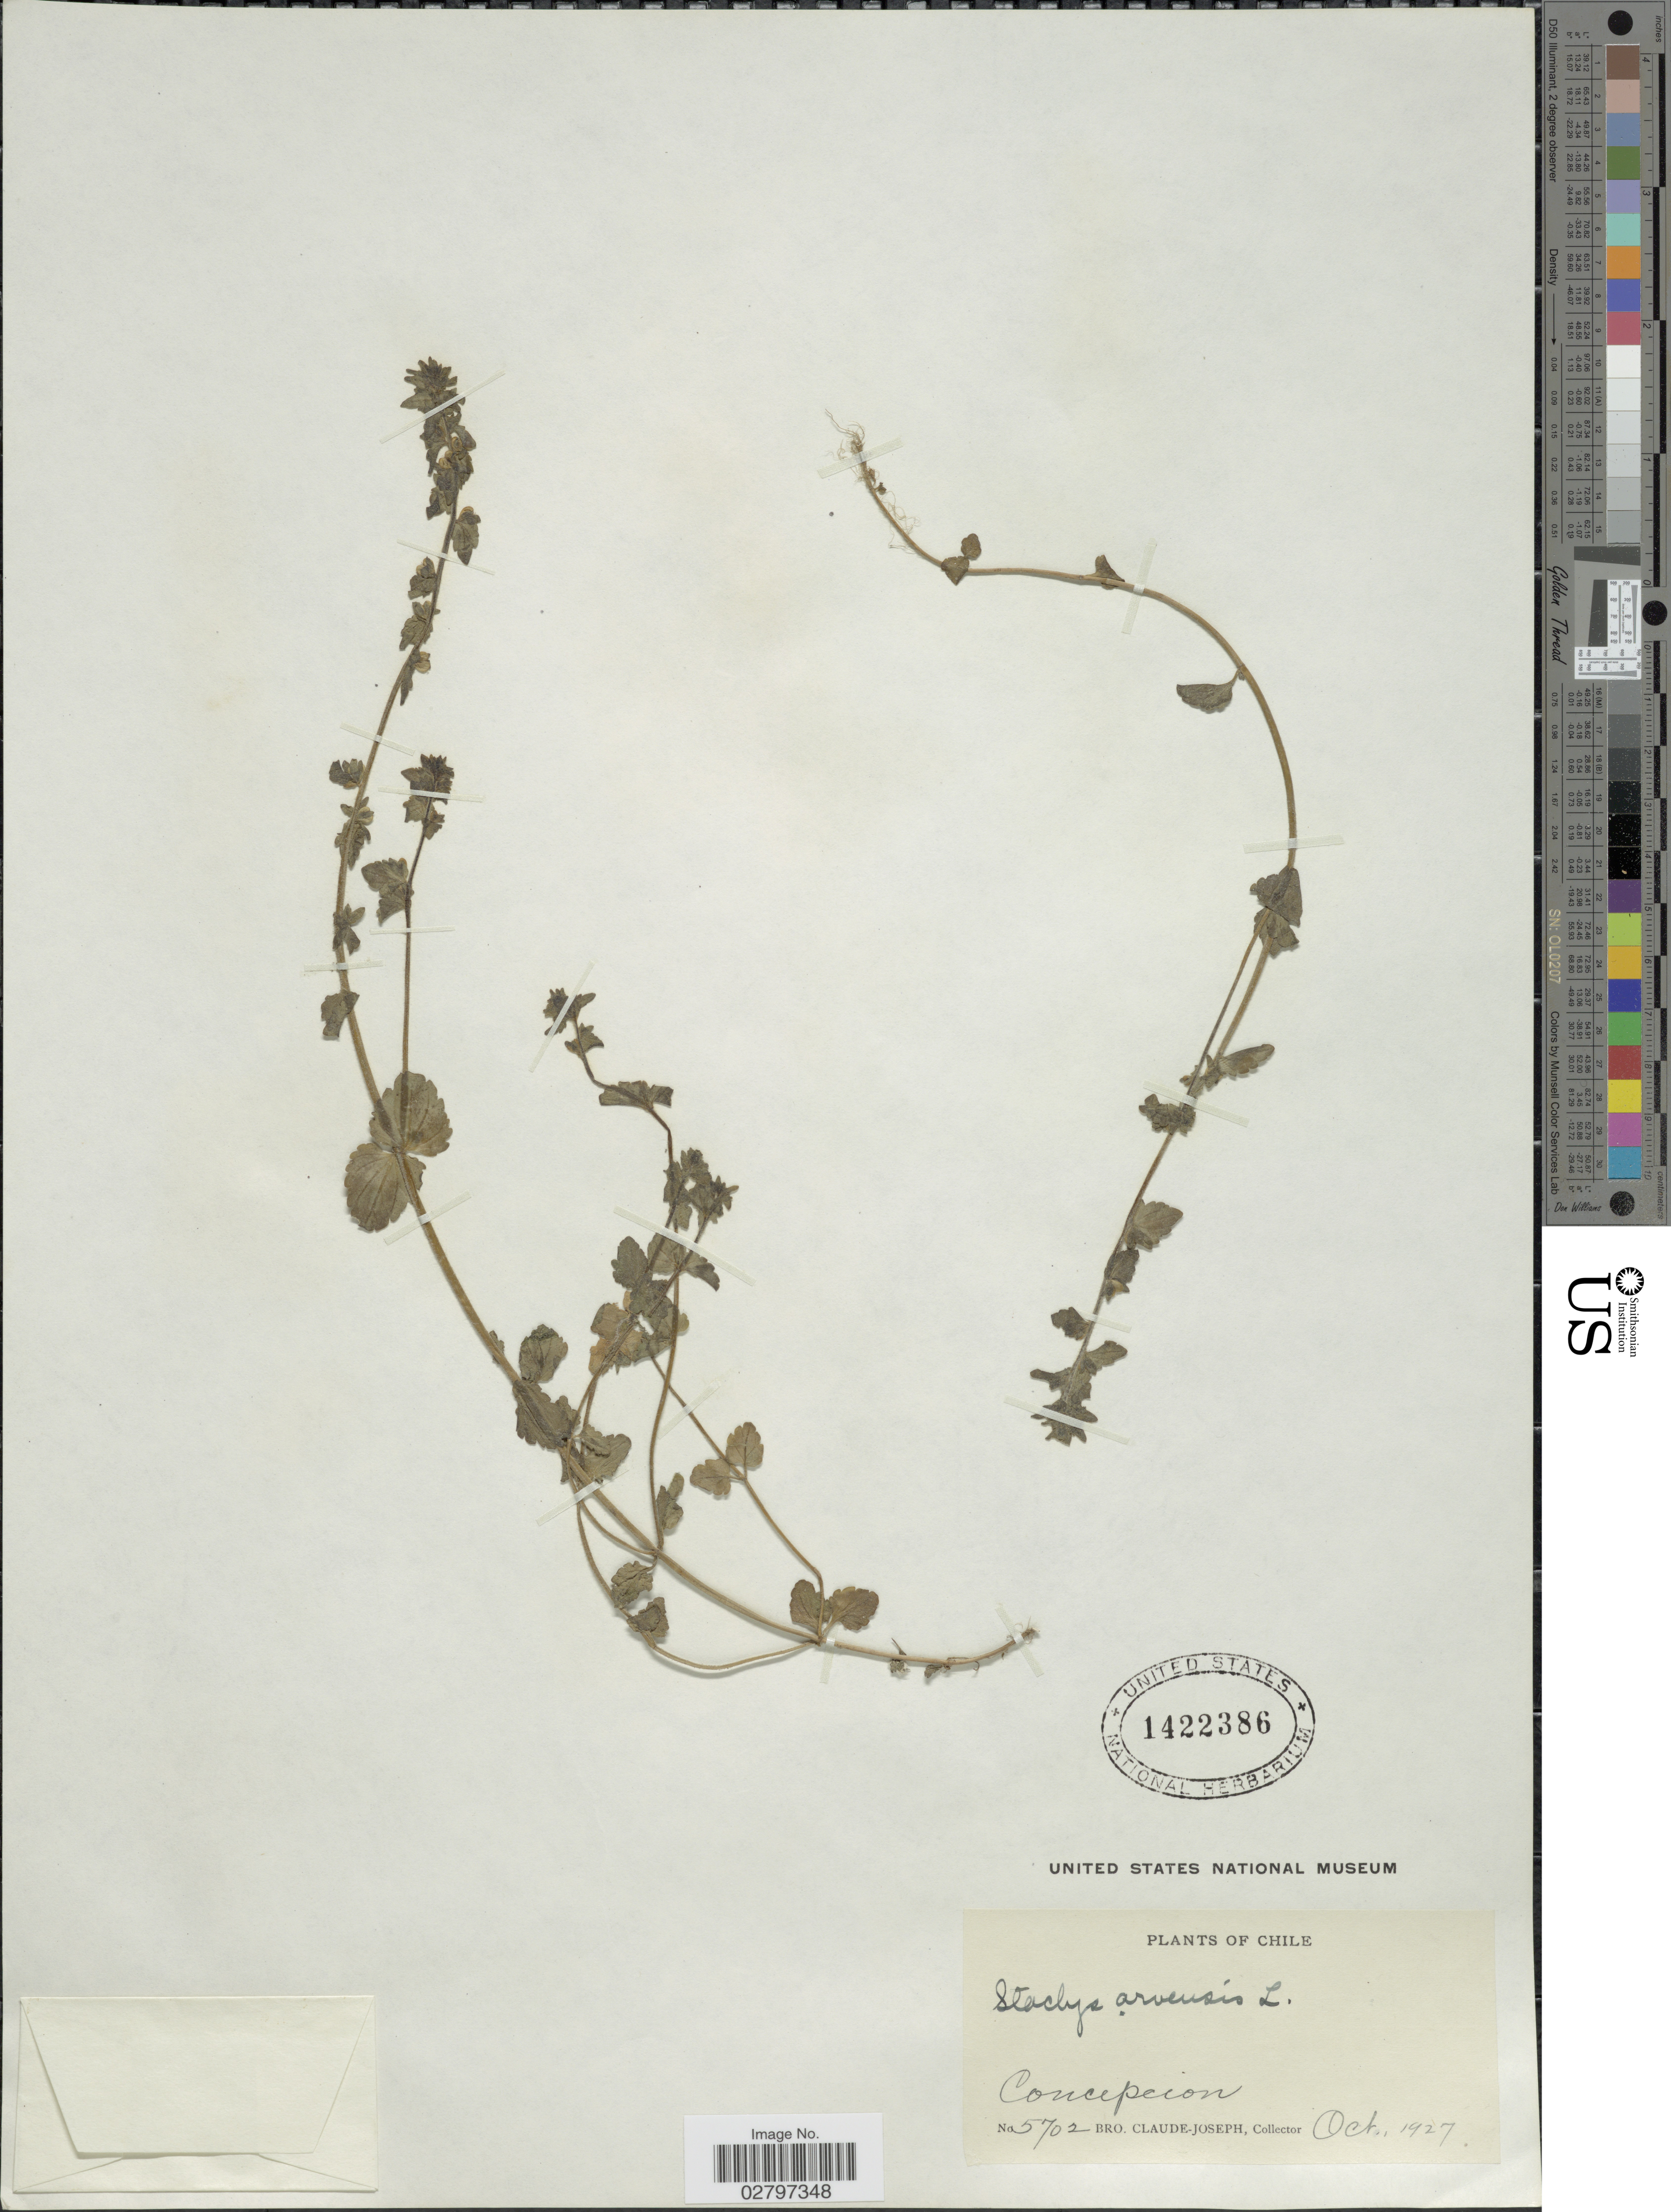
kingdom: Plantae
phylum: Tracheophyta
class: Magnoliopsida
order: Lamiales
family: Lamiaceae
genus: Stachys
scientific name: Stachys arvensis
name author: (L.) L.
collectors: Bro. Claude-Joseph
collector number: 5702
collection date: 1927-10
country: Chile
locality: Concepcion.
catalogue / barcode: US 1422386